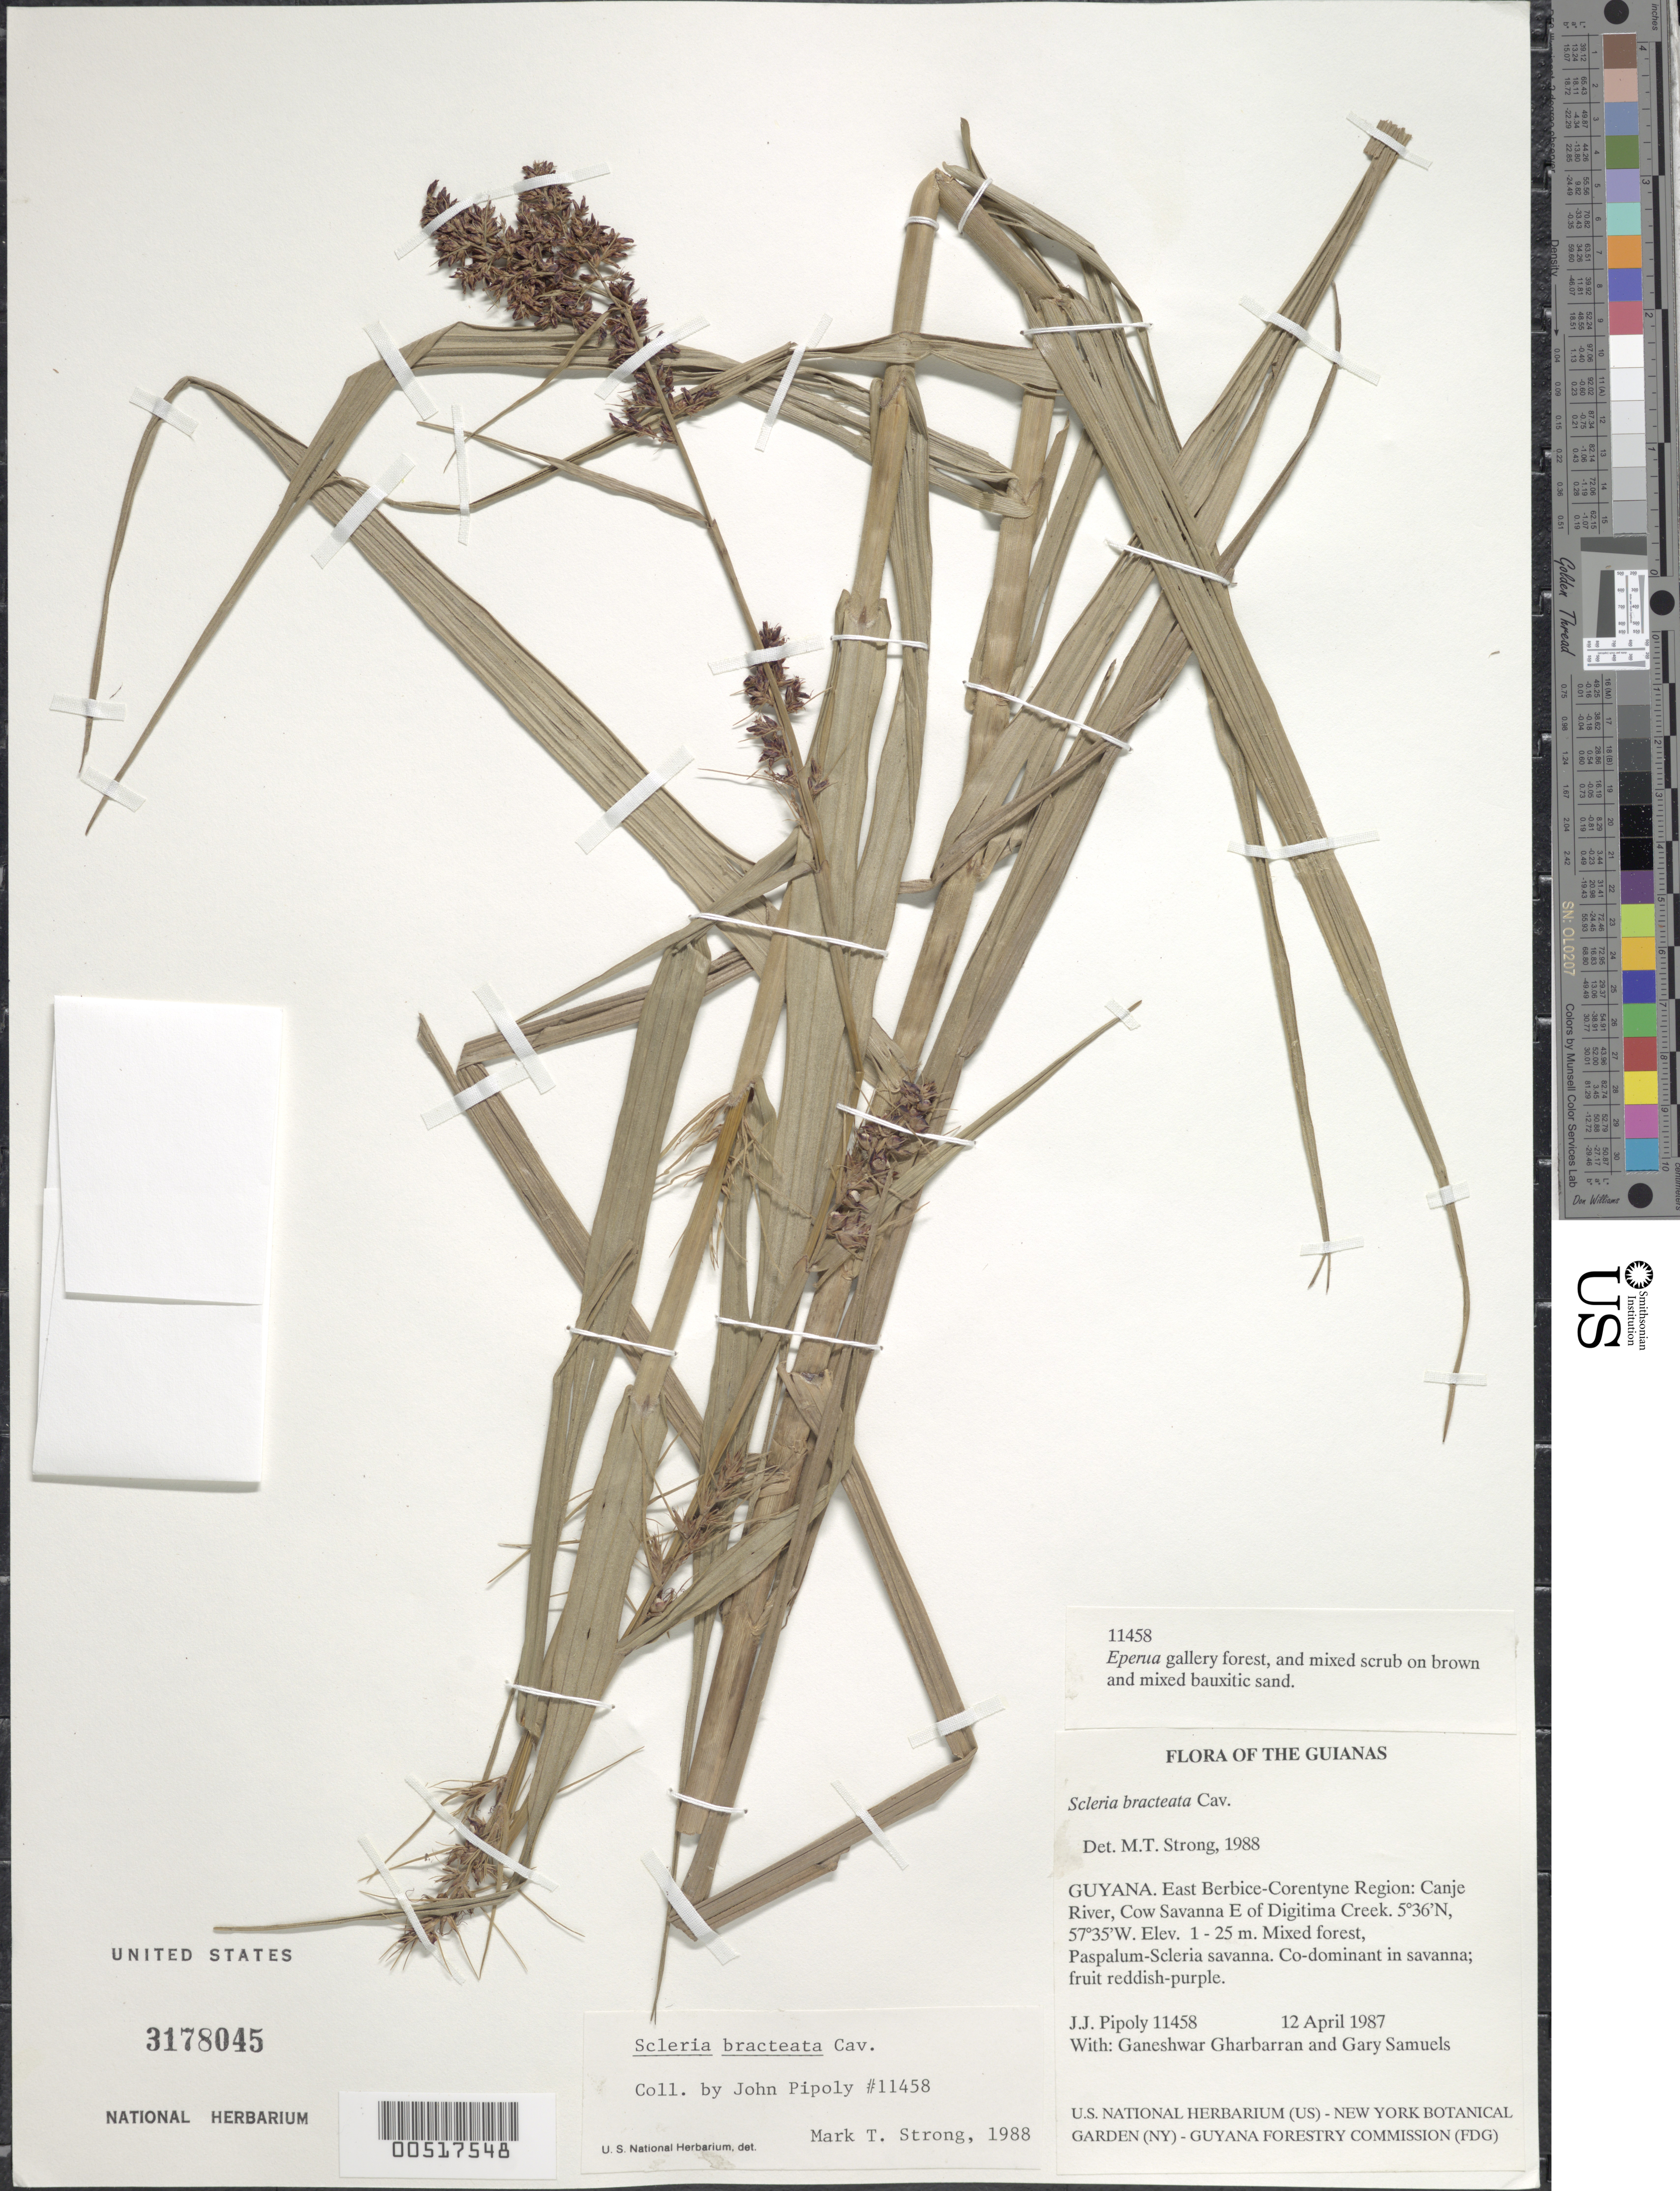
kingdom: Plantae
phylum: Tracheophyta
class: Liliopsida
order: Poales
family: Cyperaceae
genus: Scleria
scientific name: Scleria bracteata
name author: Cav.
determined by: Strong, M. T., (US), Smithsonian Institution - National Museum of Natural History (UNITED STATES)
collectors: J. J. Pipoly, G. Gharbarran & G. Samuels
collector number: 11458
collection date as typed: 12 April 1987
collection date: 1987-04-12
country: Guyana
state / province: E. Berbice-Corentyne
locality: Canje River, Cow Savanna E of Digitima Creek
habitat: Mixed forest, Paspalum-Scleria savanna, Eperua gallery forest and mixed scrub on brown and mixed bauxitic sand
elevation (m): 1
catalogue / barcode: US 3178045